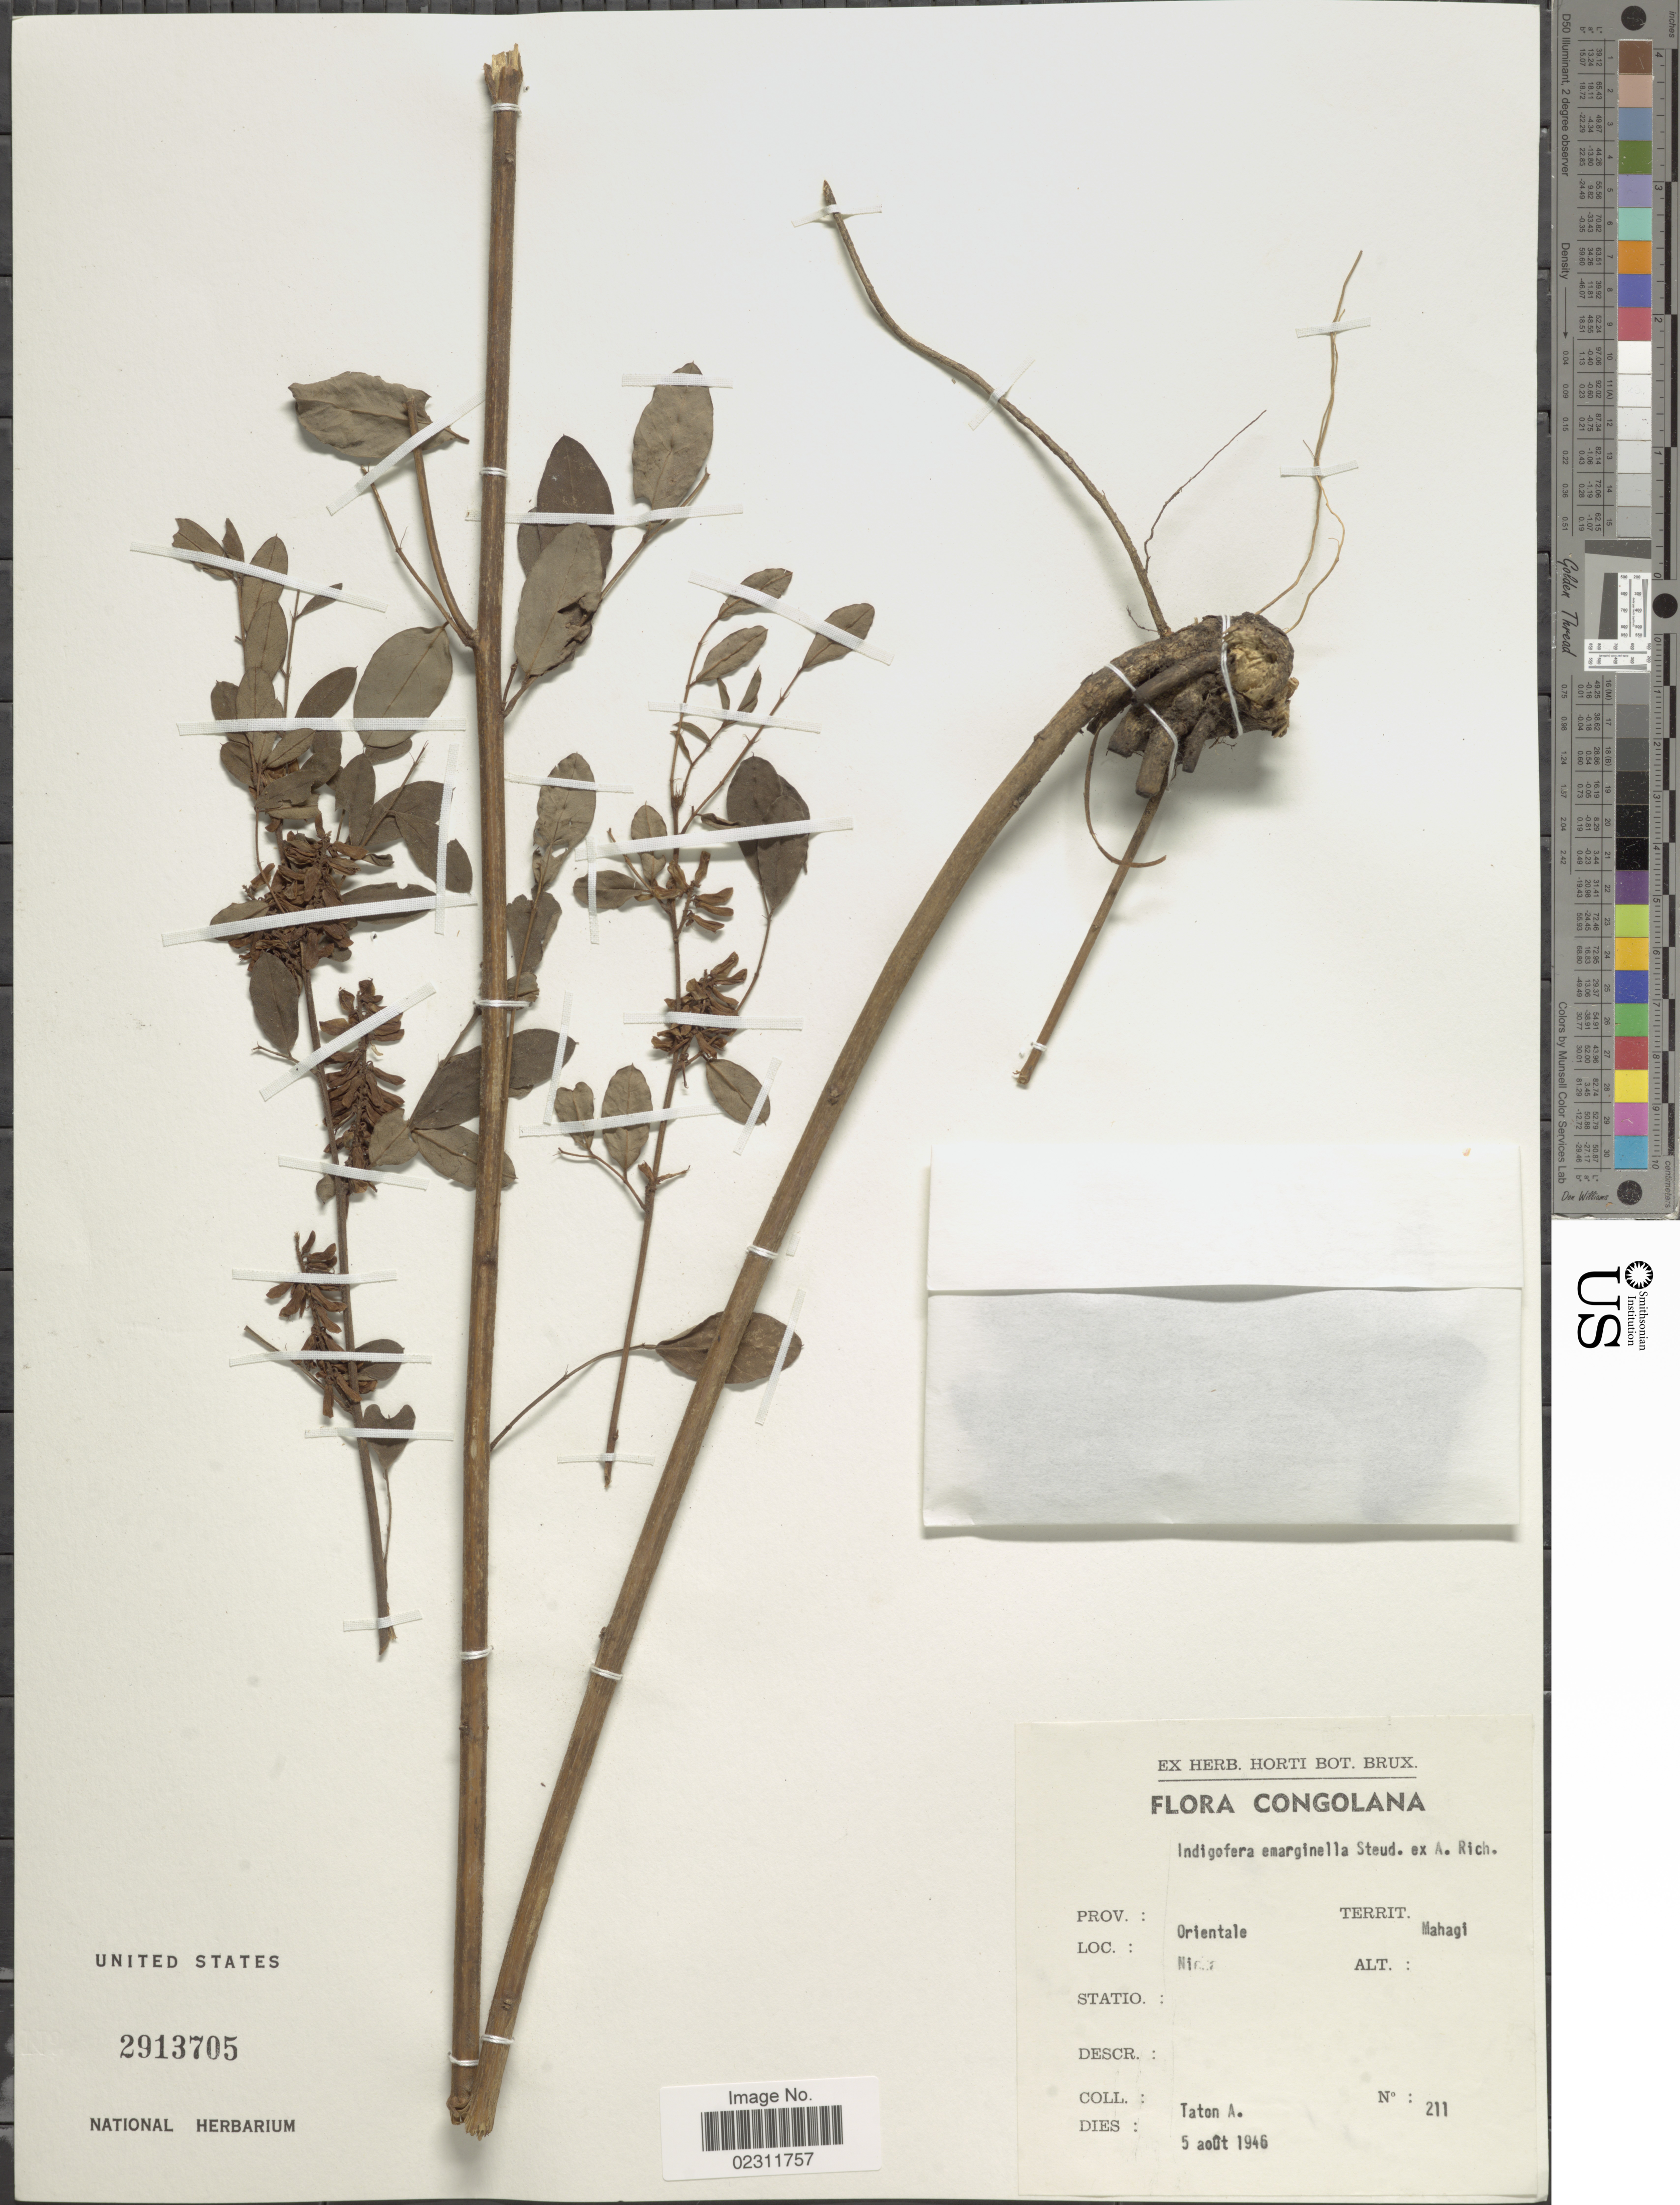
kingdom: Plantae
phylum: Tracheophyta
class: Magnoliopsida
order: Fabales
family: Fabaceae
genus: Indigofera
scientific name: Indigofera emarginella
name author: Steud. ex A. Rich.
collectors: A. Taton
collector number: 211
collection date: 1946-08-05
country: Congo, Democratic Republic of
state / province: Ituri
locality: Congolana, Mahagi, Ni [illegible text]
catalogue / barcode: US 2913705